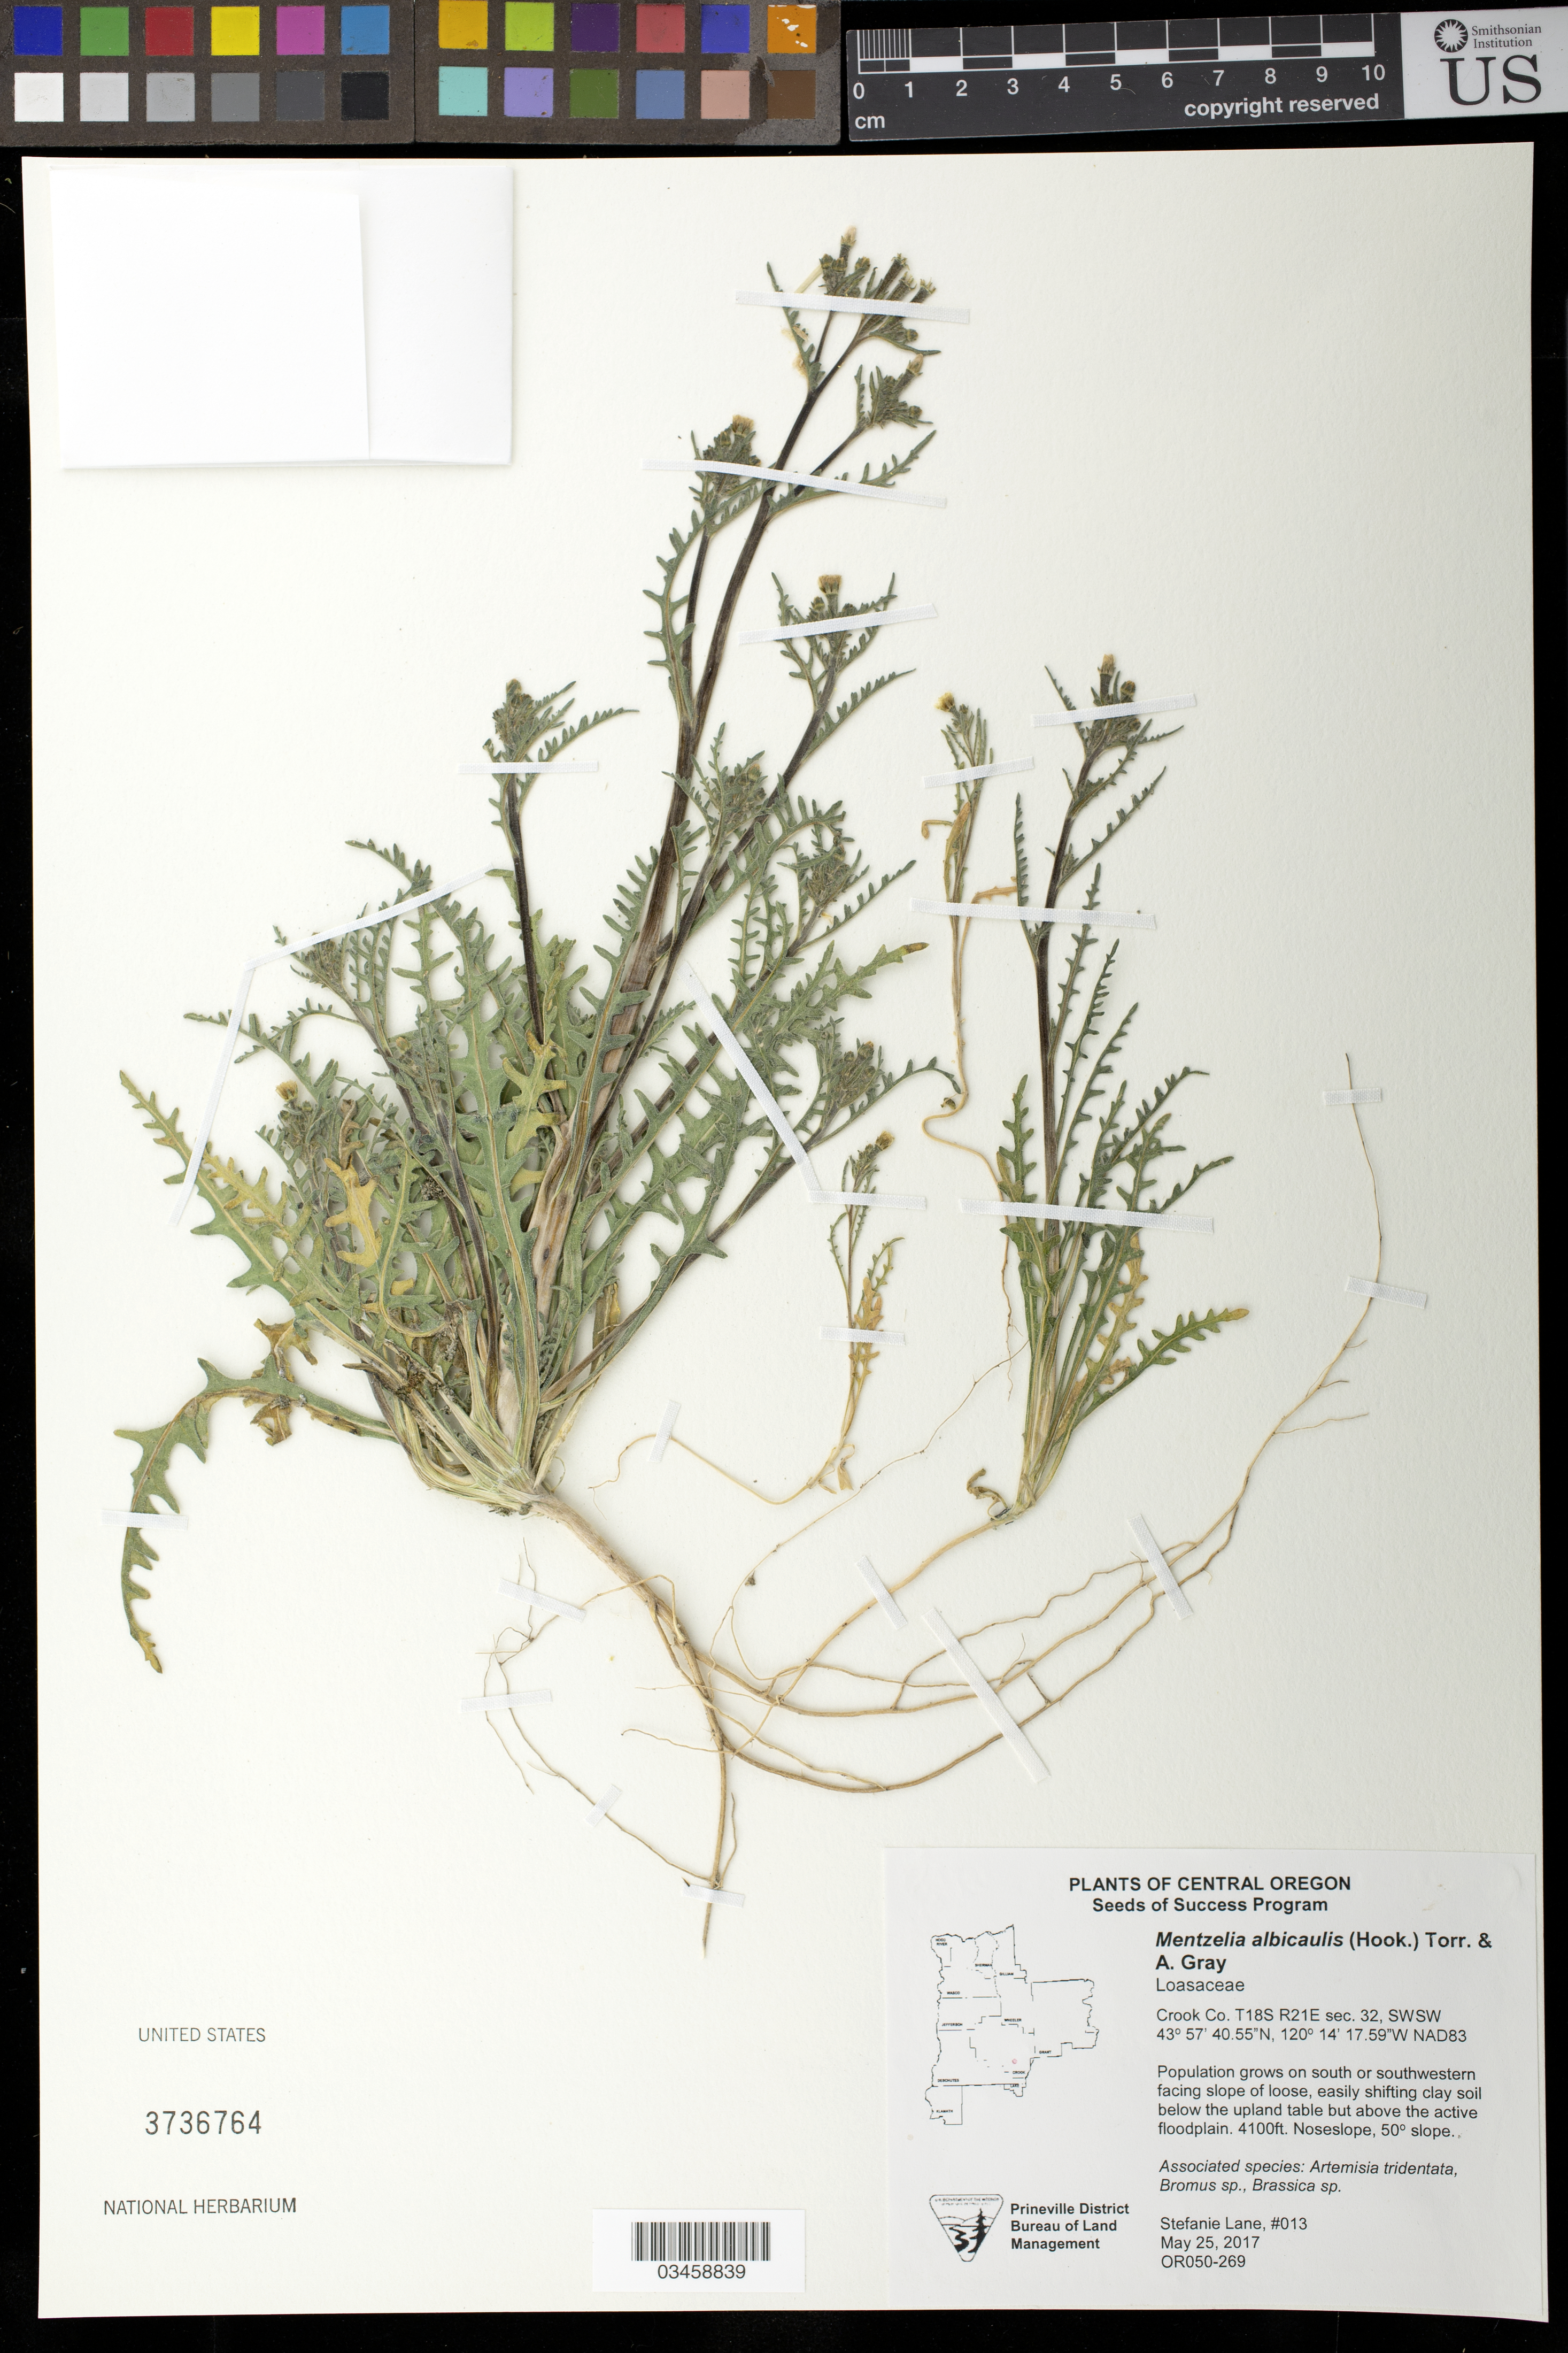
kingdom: Plantae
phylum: Tracheophyta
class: Magnoliopsida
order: Cornales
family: Loasaceae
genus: Mentzelia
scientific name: Mentzelia albicaulis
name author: (Douglas ex Hook.) Douglas ex Torr. & A. Gray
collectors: S. Lane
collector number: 013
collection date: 2017-05-25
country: United States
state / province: Oregon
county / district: Crook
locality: T18S R21E, sec. 32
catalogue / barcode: US 3736764